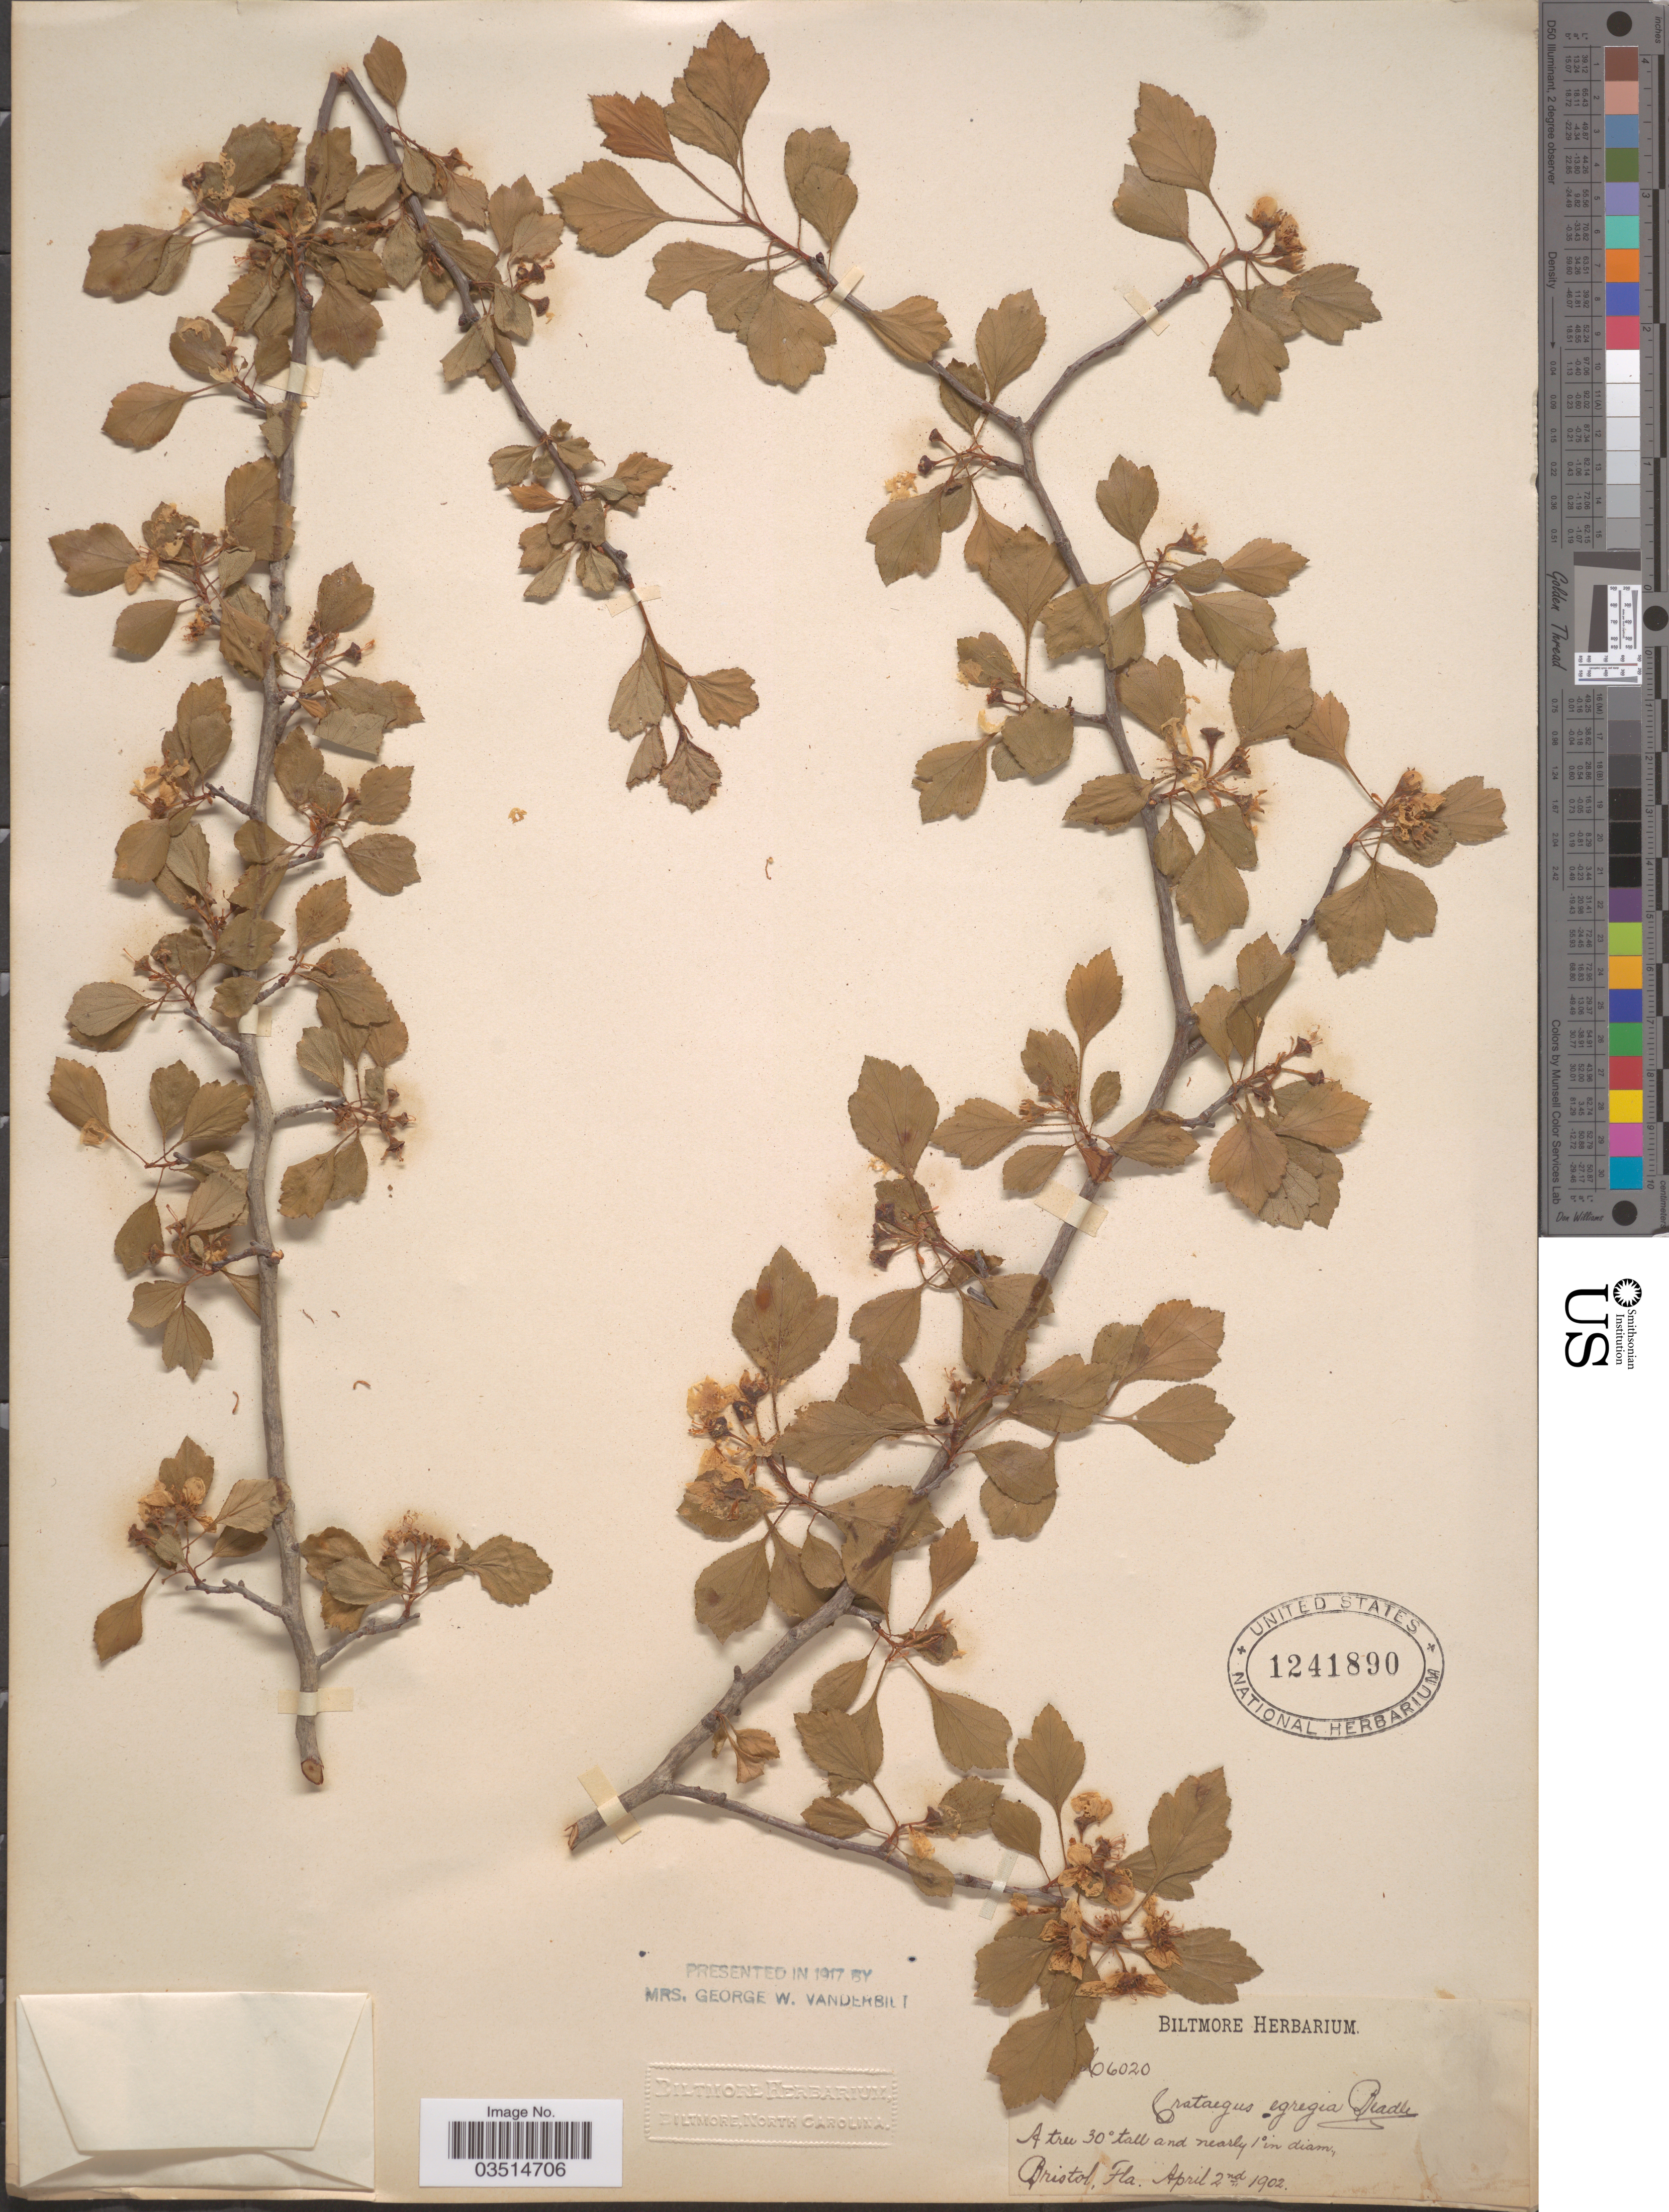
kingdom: Plantae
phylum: Tracheophyta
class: Magnoliopsida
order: Rosales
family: Rosaceae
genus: Crataegus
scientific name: Crataegus egregia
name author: Beadle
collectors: ex herb. Biltmore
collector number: A6020*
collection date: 1902-04-02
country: United States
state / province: Florida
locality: Bristol.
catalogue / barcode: US 1241890